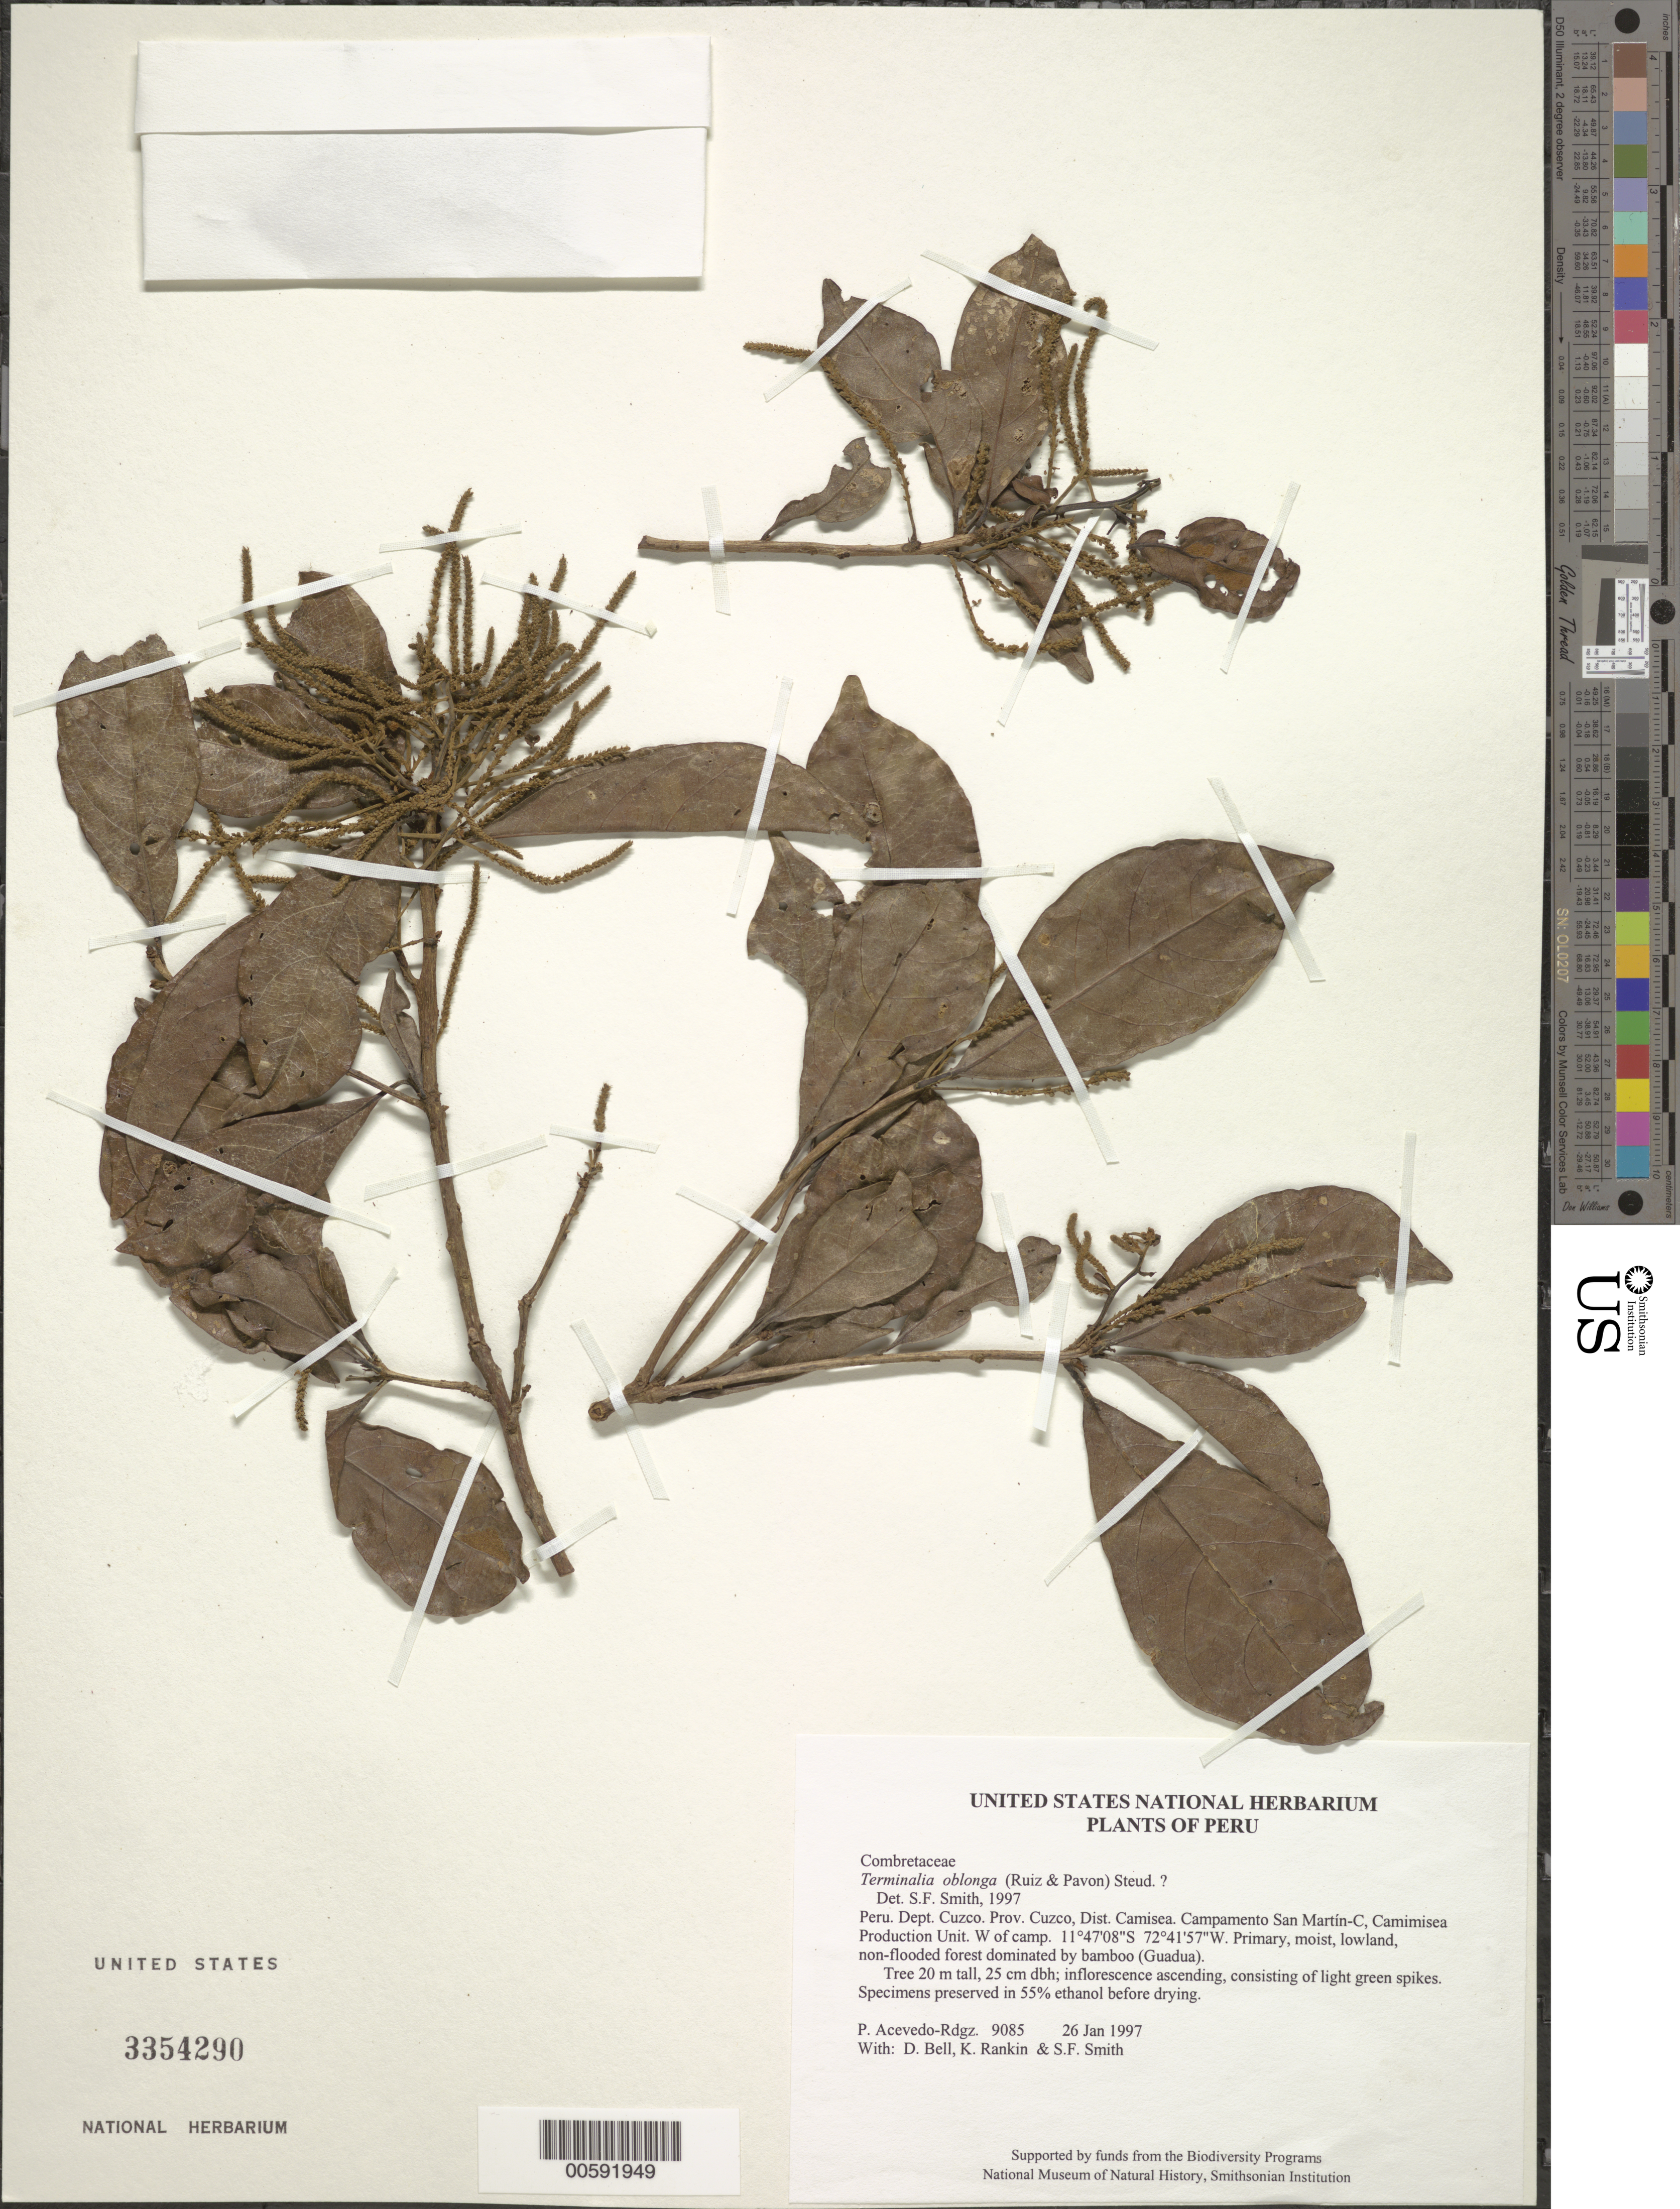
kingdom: Plantae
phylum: Tracheophyta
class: Magnoliopsida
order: Myrtales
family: Combretaceae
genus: Terminalia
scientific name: Terminalia oblonga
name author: (Ruiz & Pav.) Steud.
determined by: Smith, Stephen F., (US), NMNH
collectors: P. Acevedo-Rodr., D. A. Bell, K. B. Rankin & S.F. Smith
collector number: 9085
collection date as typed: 26 Jan 1997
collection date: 1997-01-26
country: Peru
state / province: Cusco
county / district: Cusco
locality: Districto Camisea, Campamento San Martín-C, Camimisea Production Unit. W of camp.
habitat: Primary, moist, lowland, non-flooded forest dominated by bamboo (Guadua).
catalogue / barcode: US 3354290